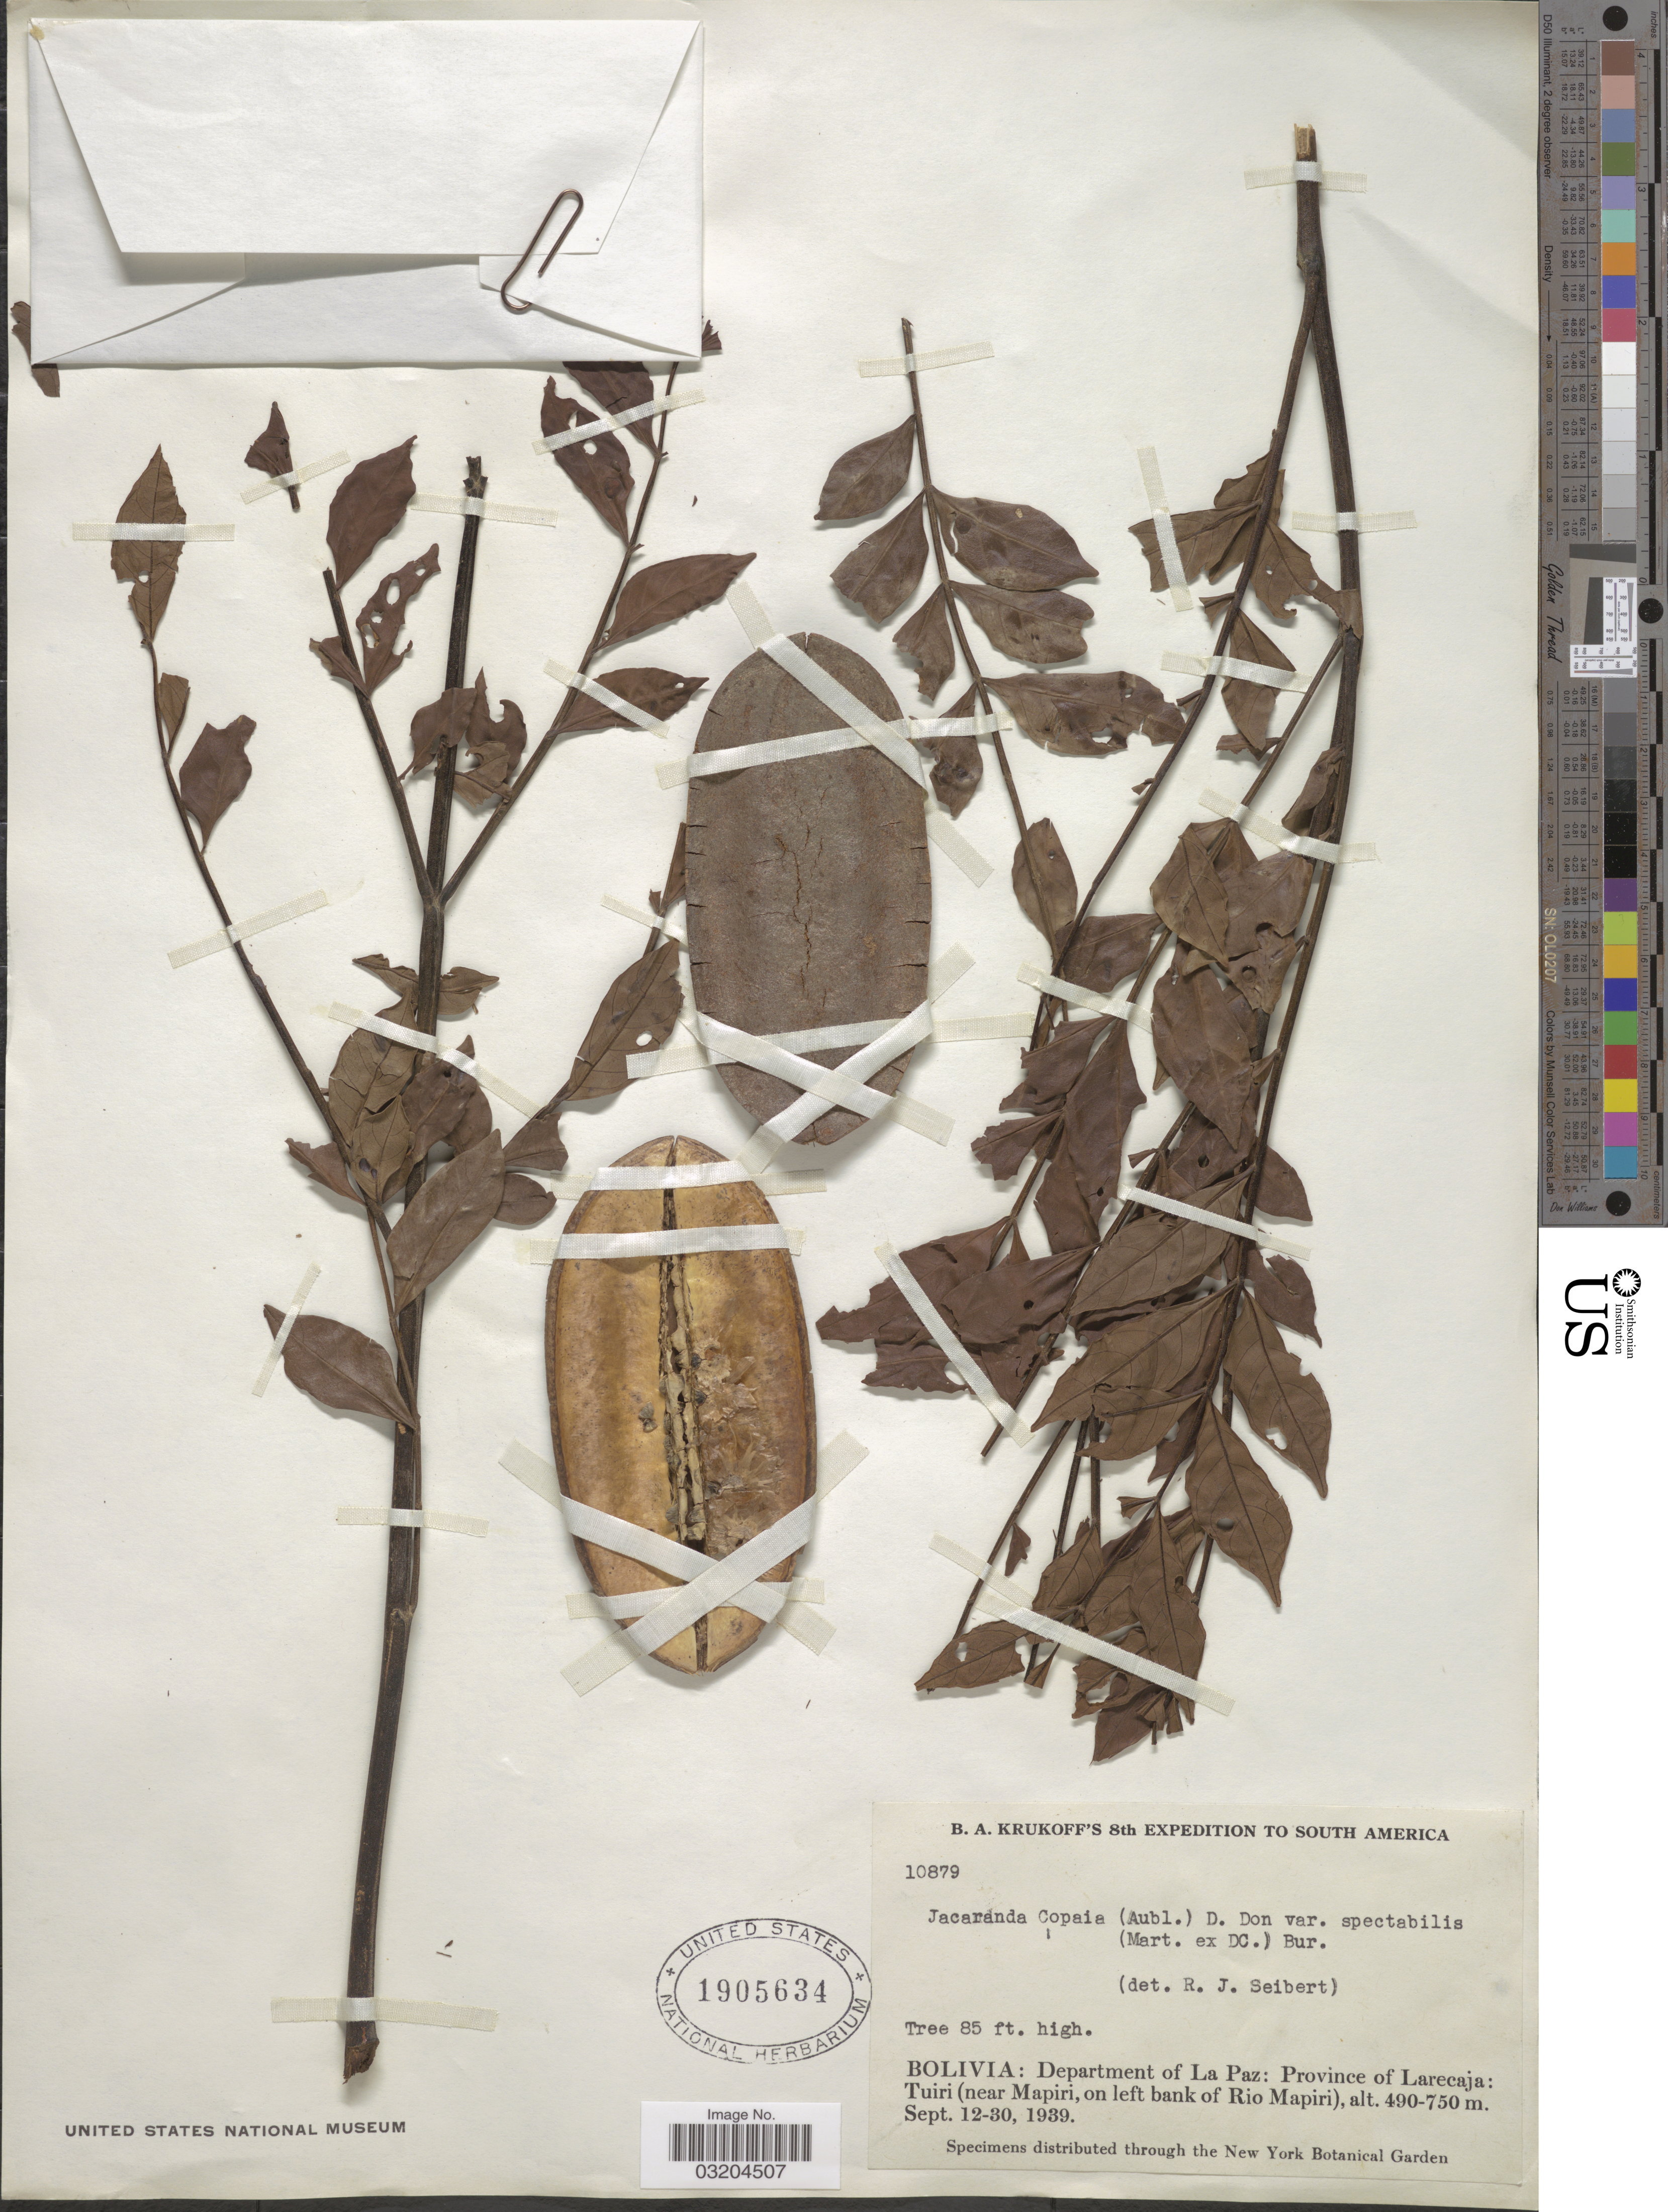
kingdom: Plantae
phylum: Tracheophyta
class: Magnoliopsida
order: Lamiales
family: Bignoniaceae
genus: Jacaranda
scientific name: Jacaranda copaia subsp. spectabilis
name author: (Mart. ex DC.) A.H. Gentry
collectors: B. A. Krukoff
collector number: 10879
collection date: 1939-09-12/1939-09-30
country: Bolivia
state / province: La Paz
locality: Department of La Paz: Province of Larecaja: Tuiri (near Mapiri, on the left bank of Rio Mapiri).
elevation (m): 490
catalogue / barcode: US 1905634